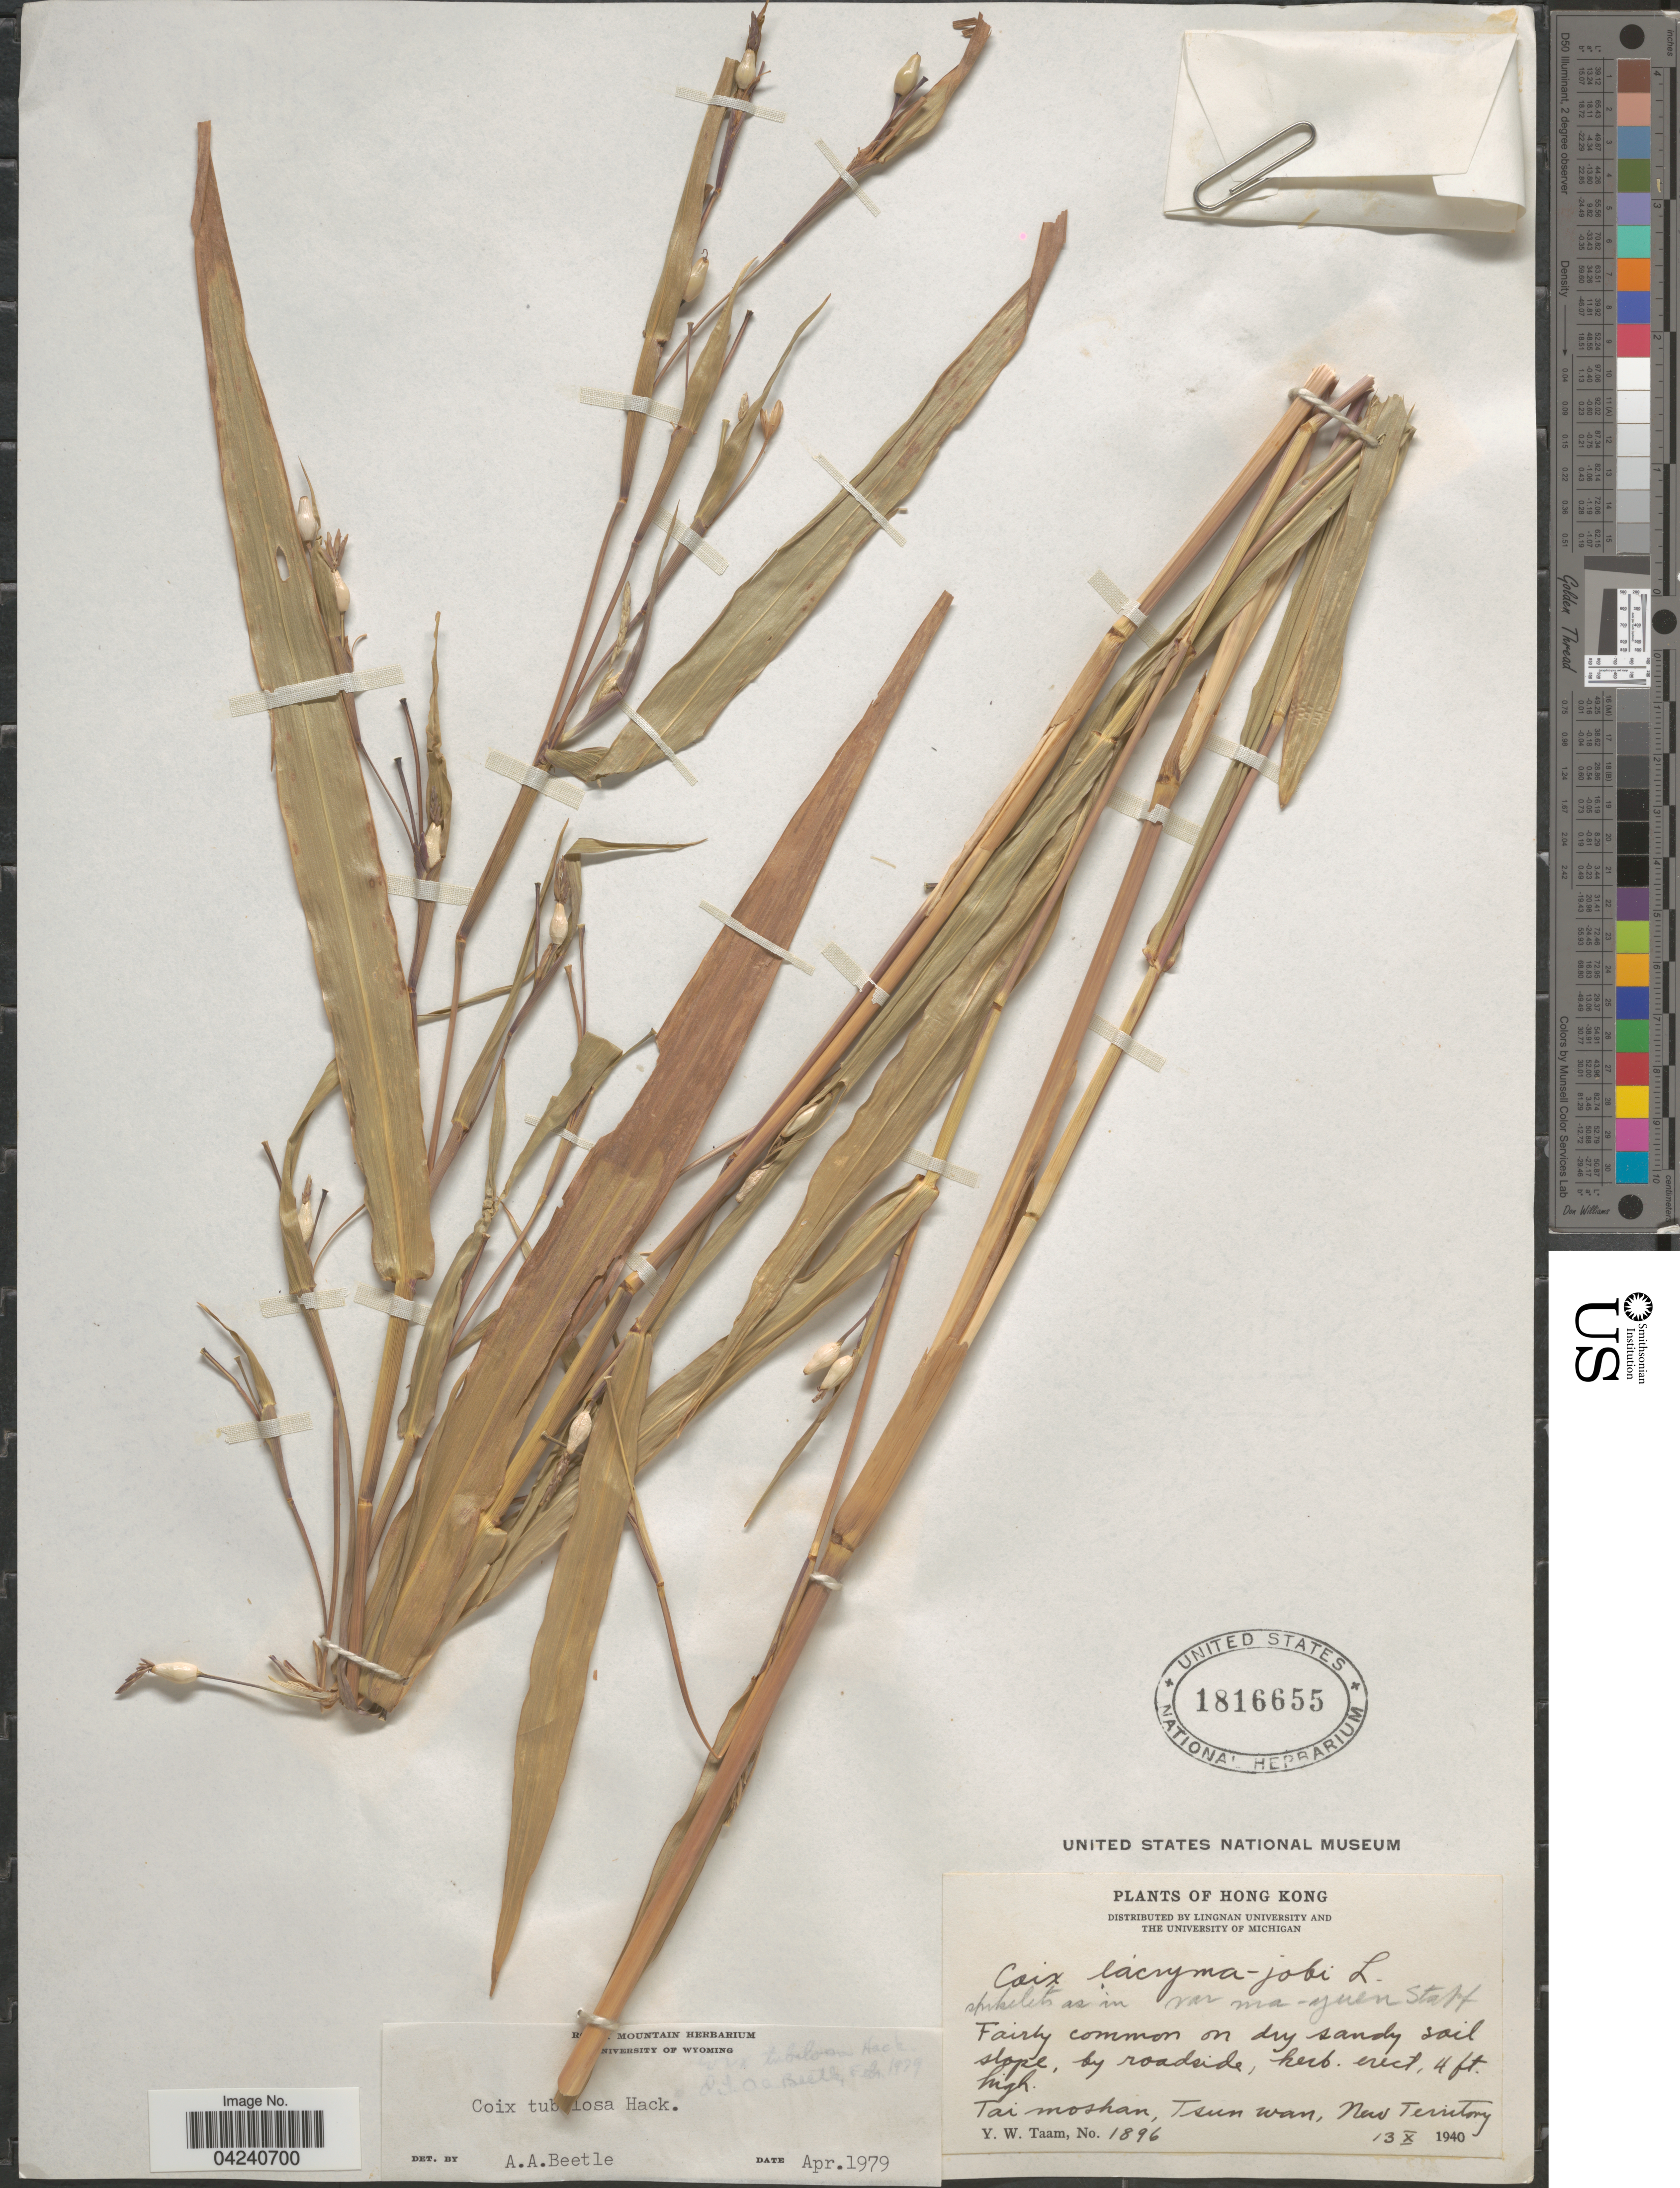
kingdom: Plantae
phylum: Tracheophyta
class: Liliopsida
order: Poales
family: Poaceae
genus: Coix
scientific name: Coix lacryma-jobi var. stenocarpa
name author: (Oliv.) Stapf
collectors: Y. W. Taam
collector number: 1896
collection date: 1940-10-13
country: China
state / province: Hong Kong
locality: Tai moshan, Tsun wan, New Territory.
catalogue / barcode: US 1816655